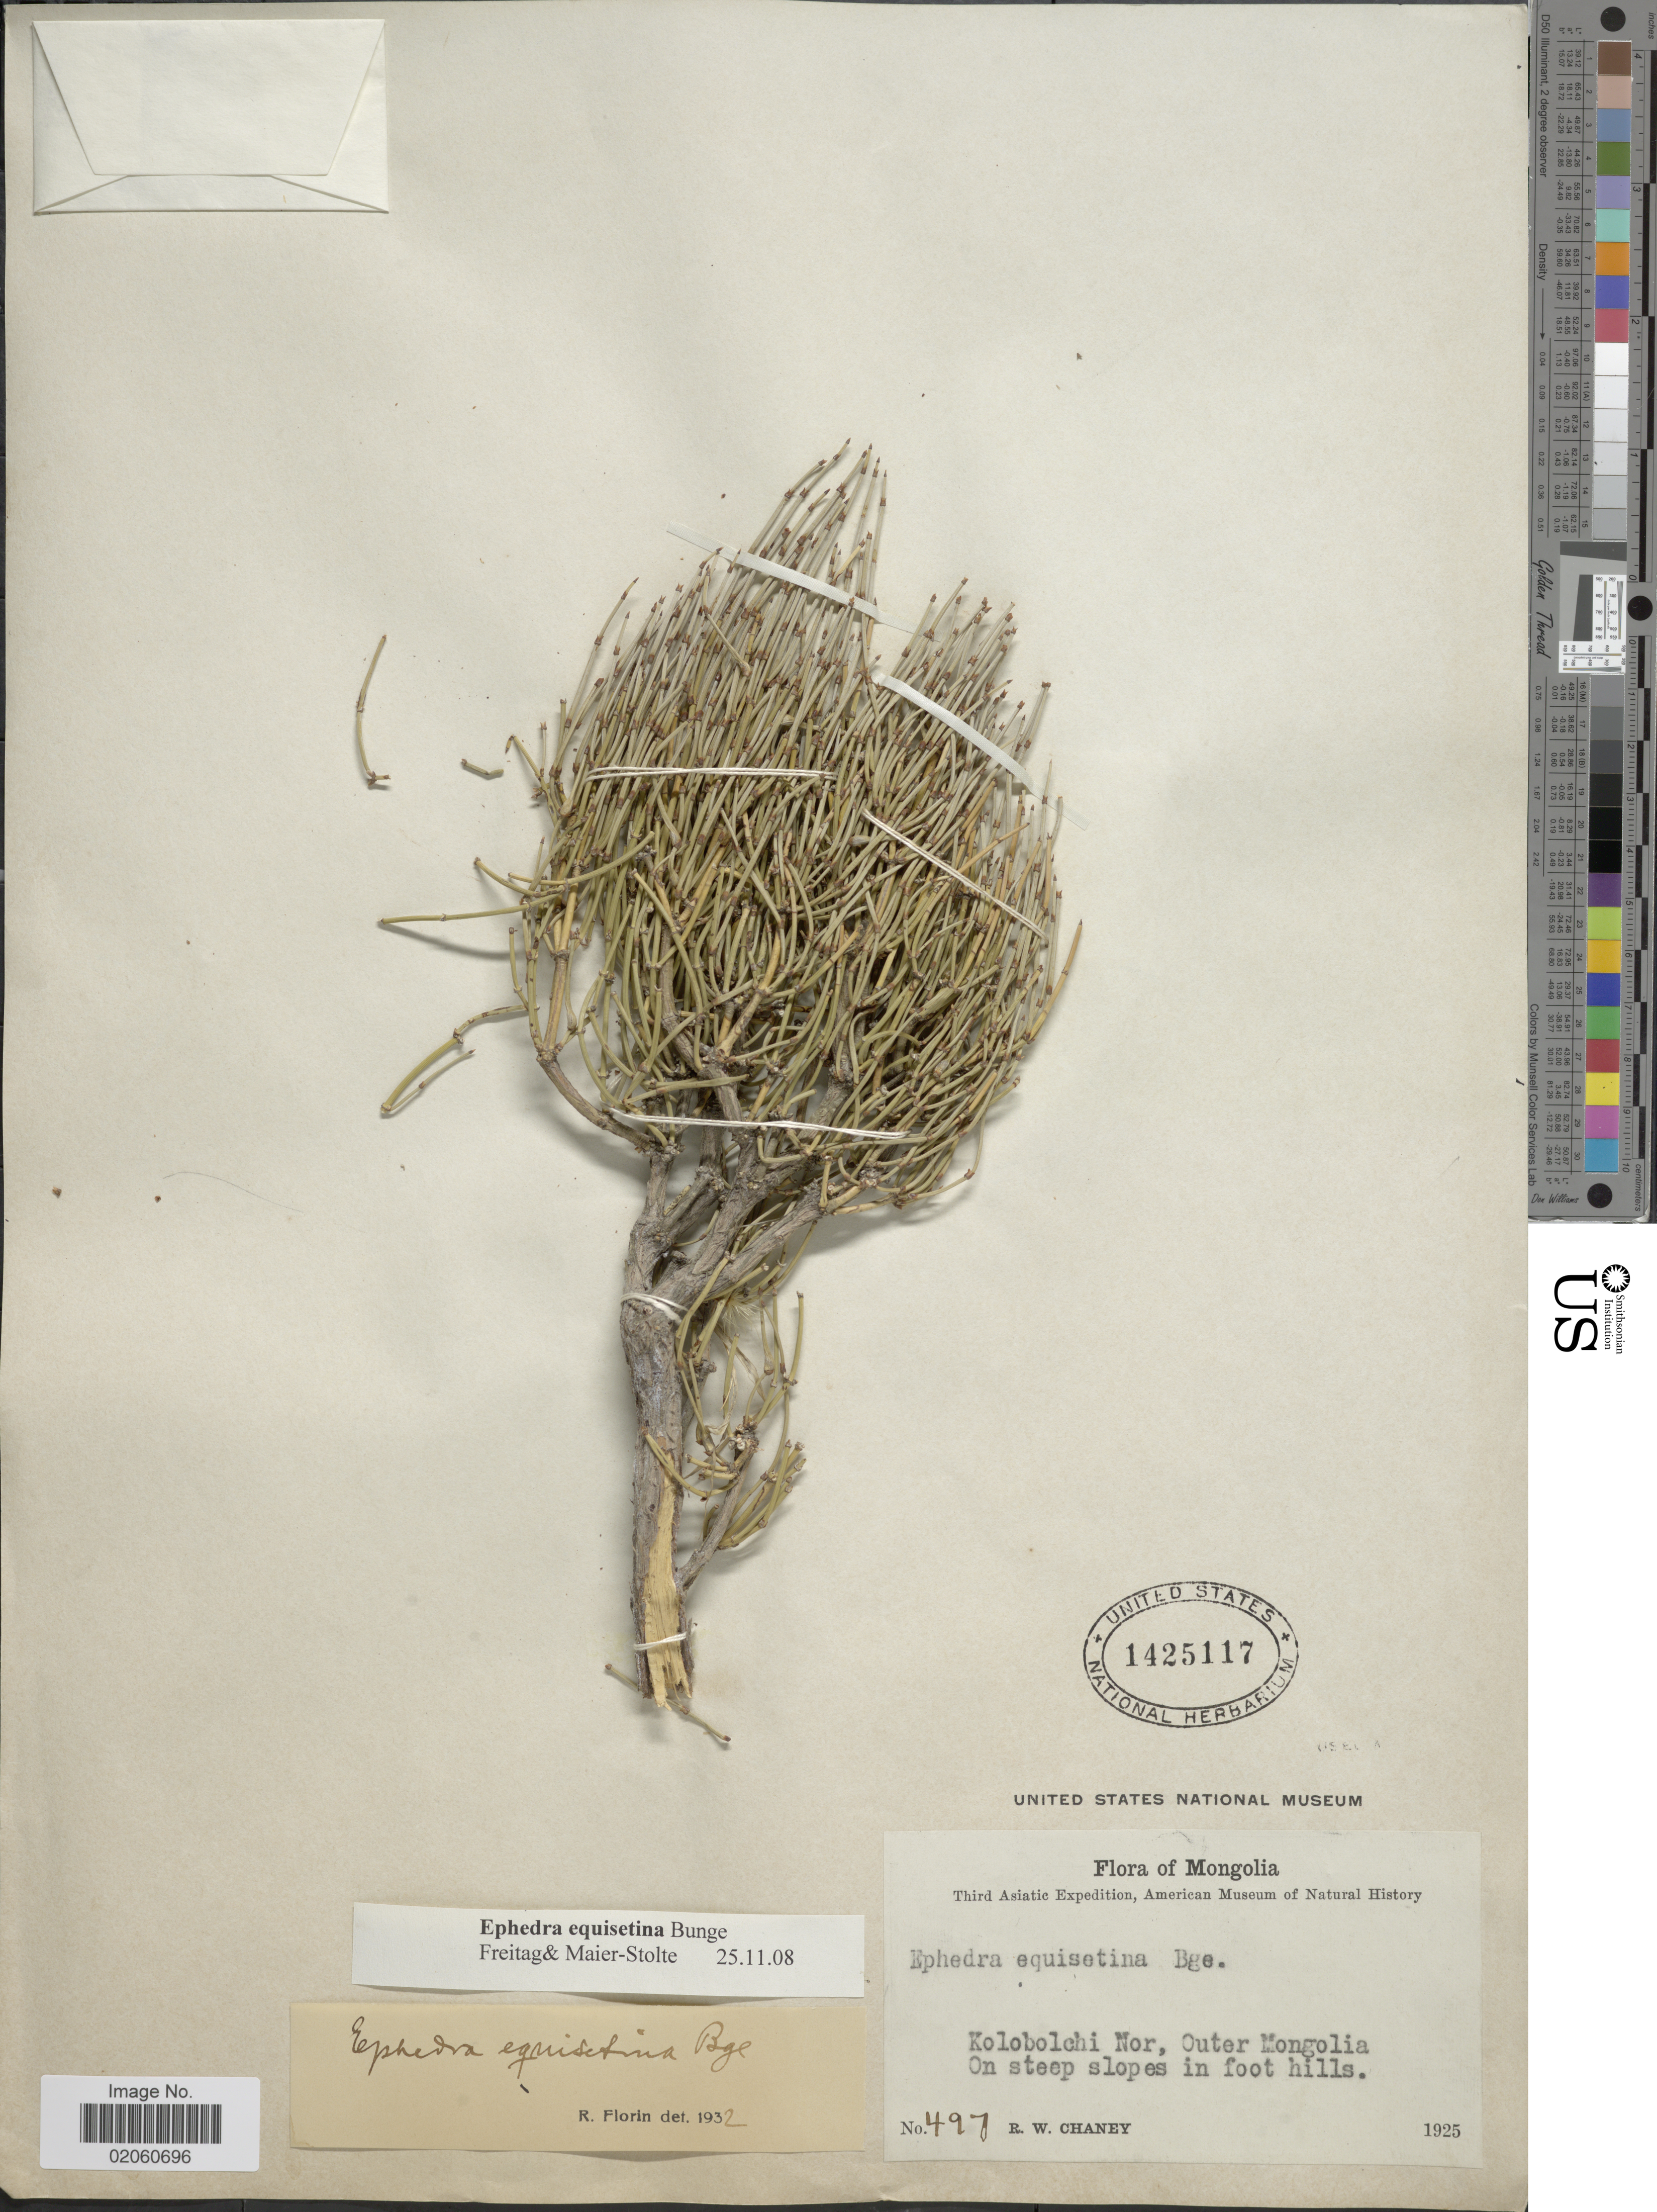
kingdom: Plantae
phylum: Tracheophyta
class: Gnetopsida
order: Ephedrales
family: Ephedraceae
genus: Ephedra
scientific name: Ephedra equisetina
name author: Bunge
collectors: R. Chaney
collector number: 497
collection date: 1925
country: Mongolia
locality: Kolobolchi Nor, Outer Mongolia, on steep slopes in foot hills.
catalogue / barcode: US 1425117